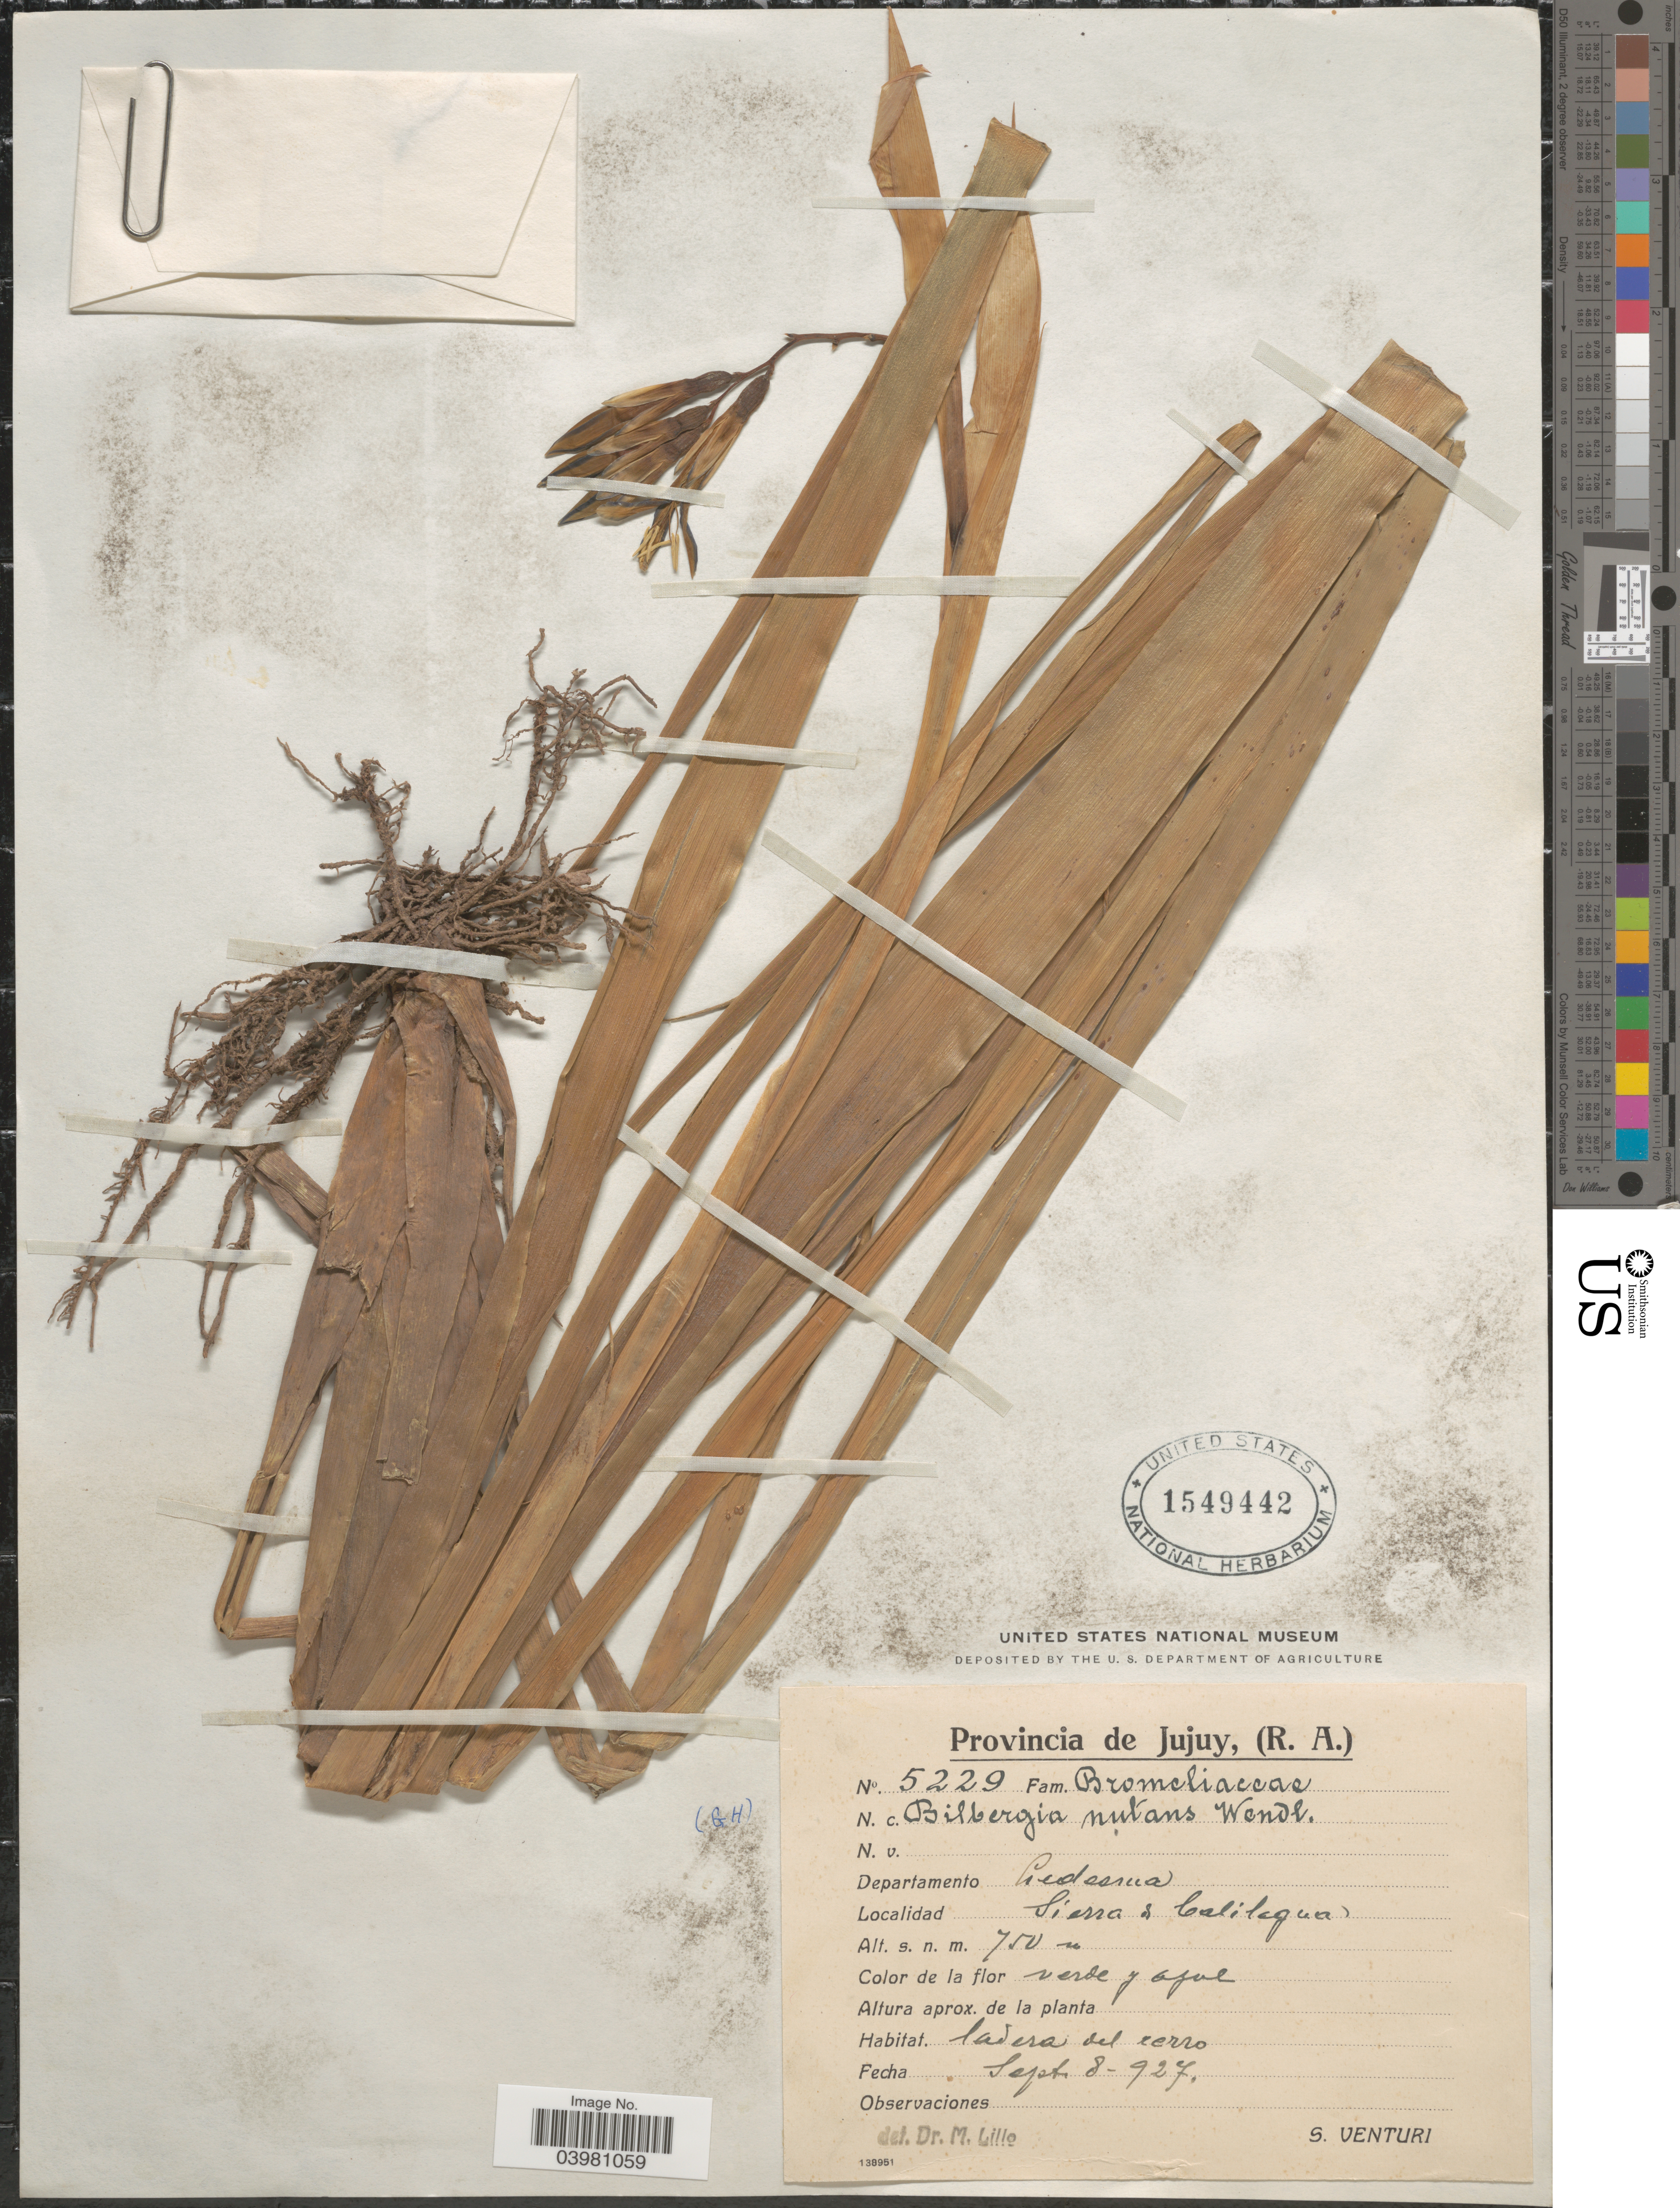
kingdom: Plantae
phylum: Tracheophyta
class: Liliopsida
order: Poales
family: Bromeliaceae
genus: Billbergia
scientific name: Billbergia nutans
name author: H. Wendl. ex Regel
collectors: S. Venturi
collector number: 5229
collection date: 1927-09-03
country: Argentina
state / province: Jujuy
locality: Departamento Ledesma. Sierra de Calilegua.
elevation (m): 750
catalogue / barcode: US 1549442